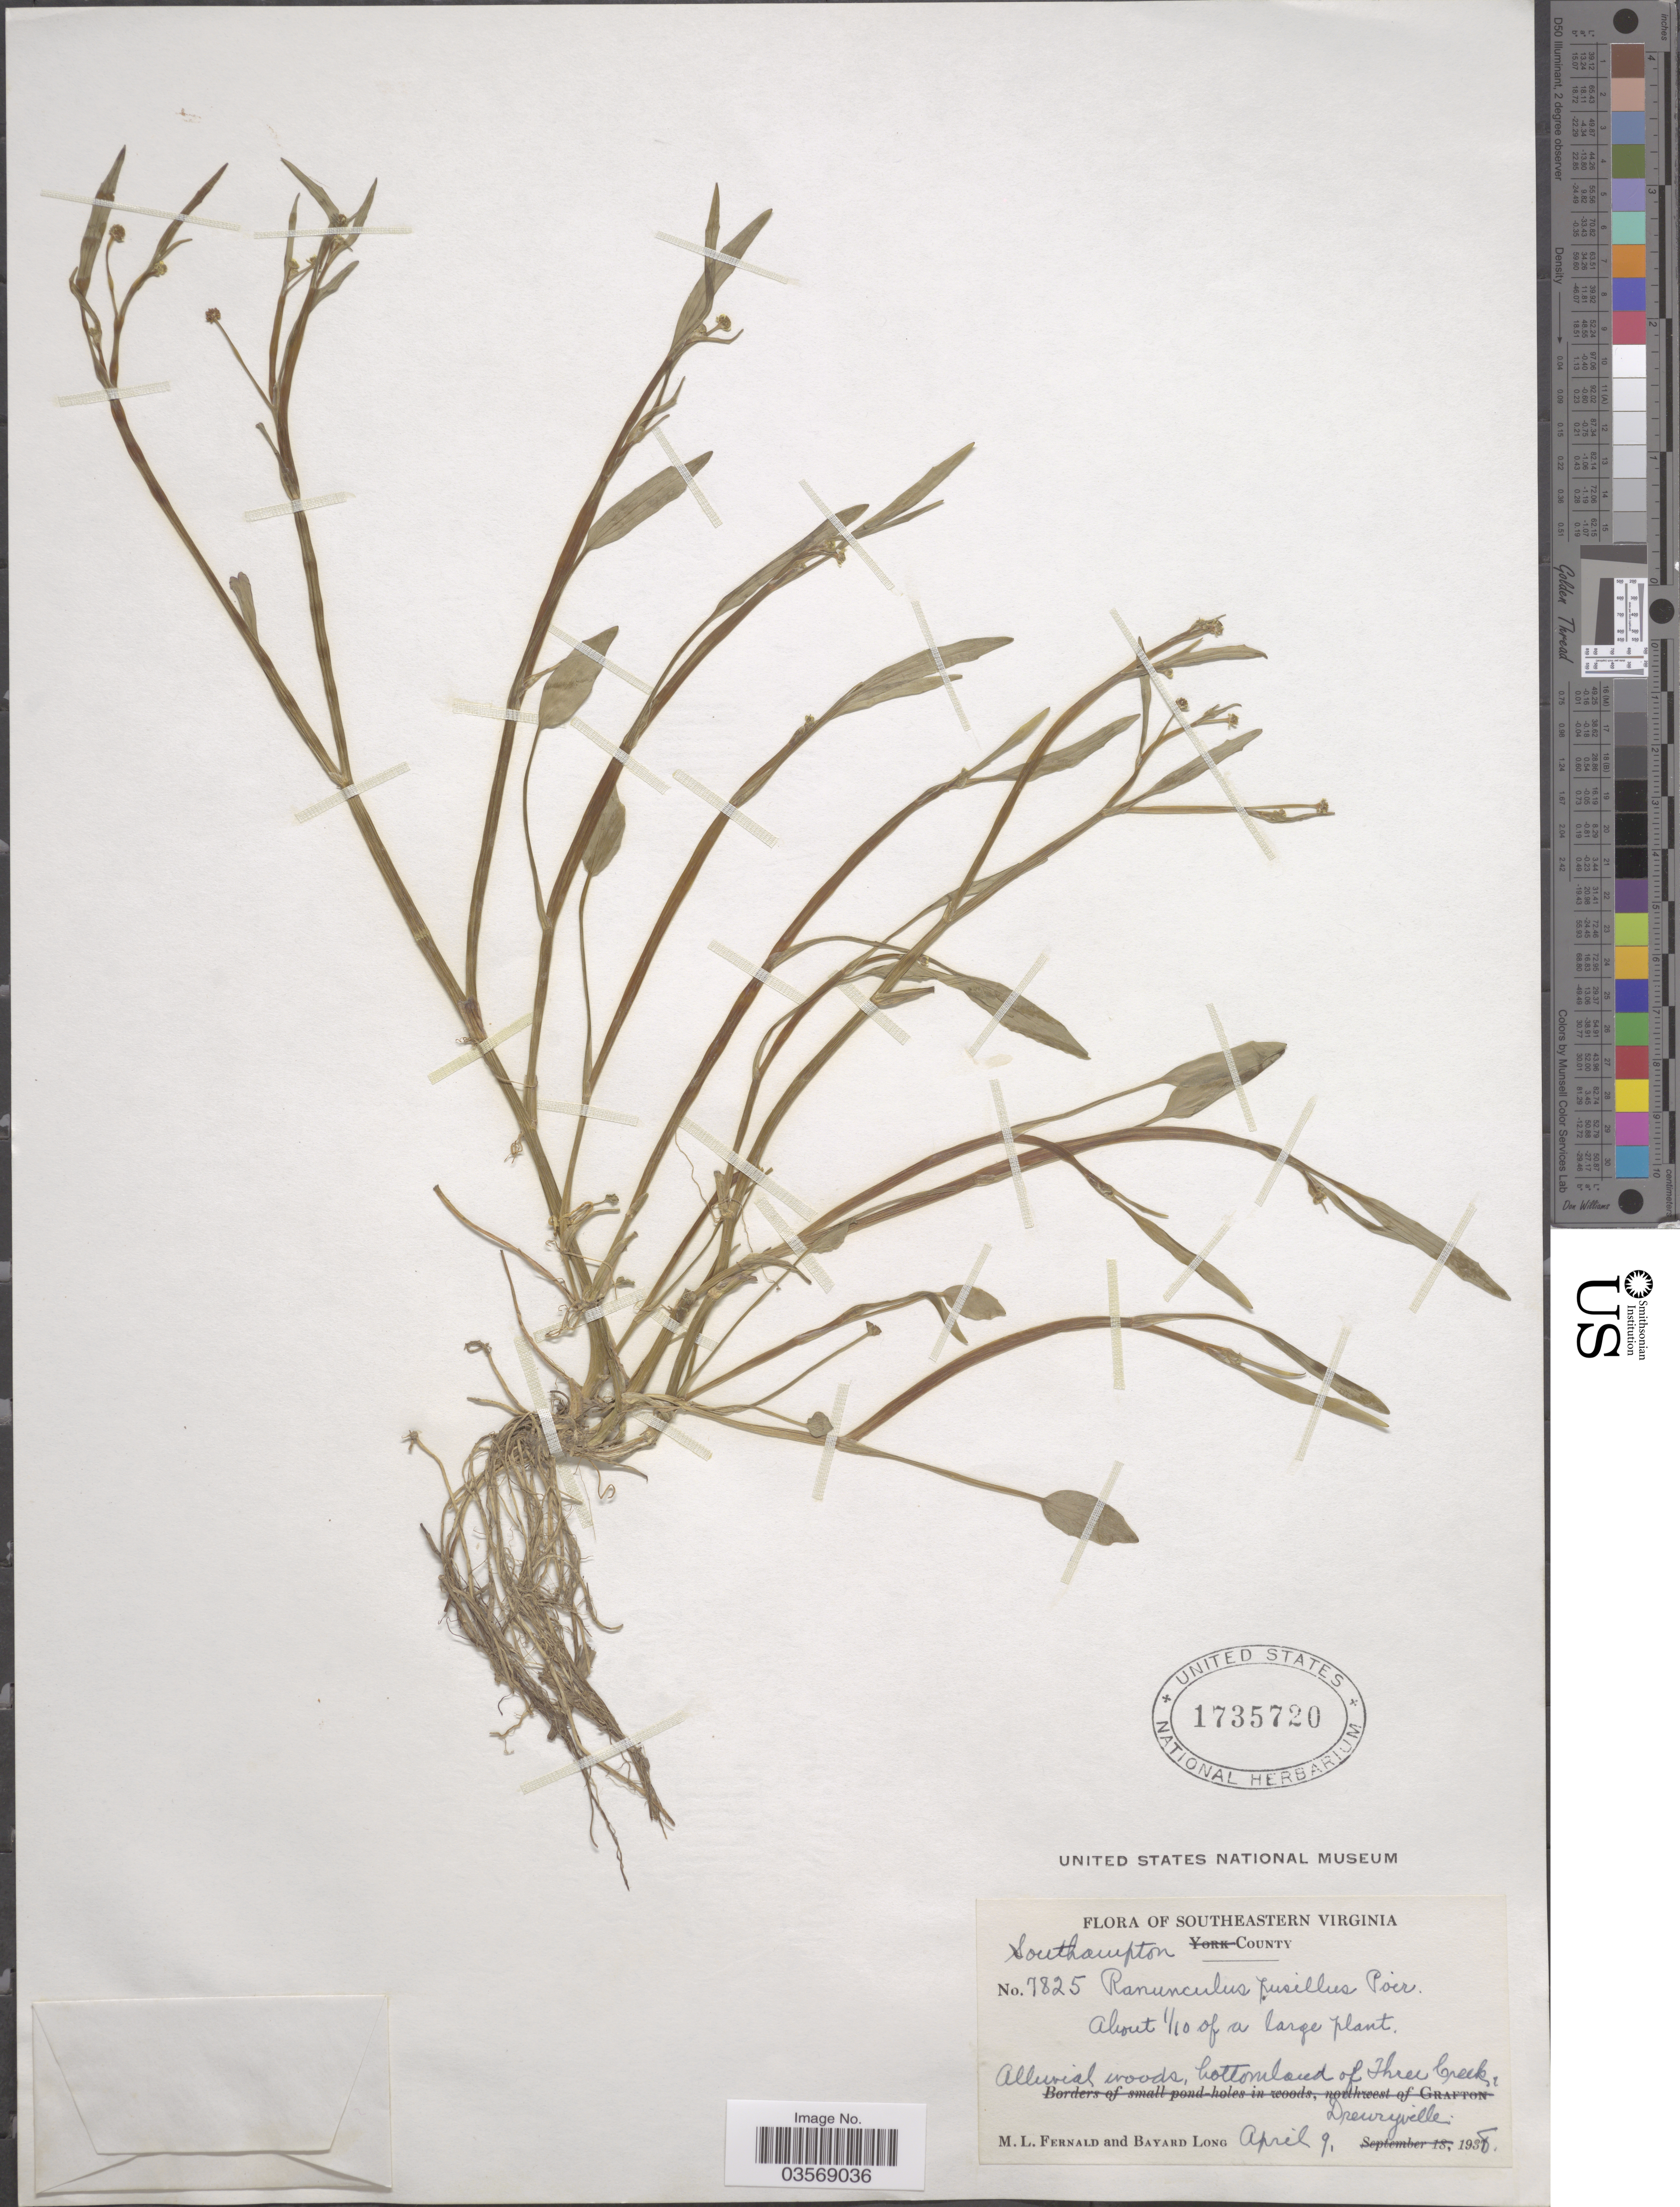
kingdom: Plantae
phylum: Tracheophyta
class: Magnoliopsida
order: Ranunculales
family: Ranunculaceae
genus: Ranunculus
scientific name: Ranunculus pusillus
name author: Poir.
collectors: M. L. Fernald & B. Long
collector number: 7825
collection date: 1938-04-09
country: United States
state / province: Virginia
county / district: Southampton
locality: Southeastern Virginia. Southampton County. Three Creek, Dreuryville.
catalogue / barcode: US 1735720